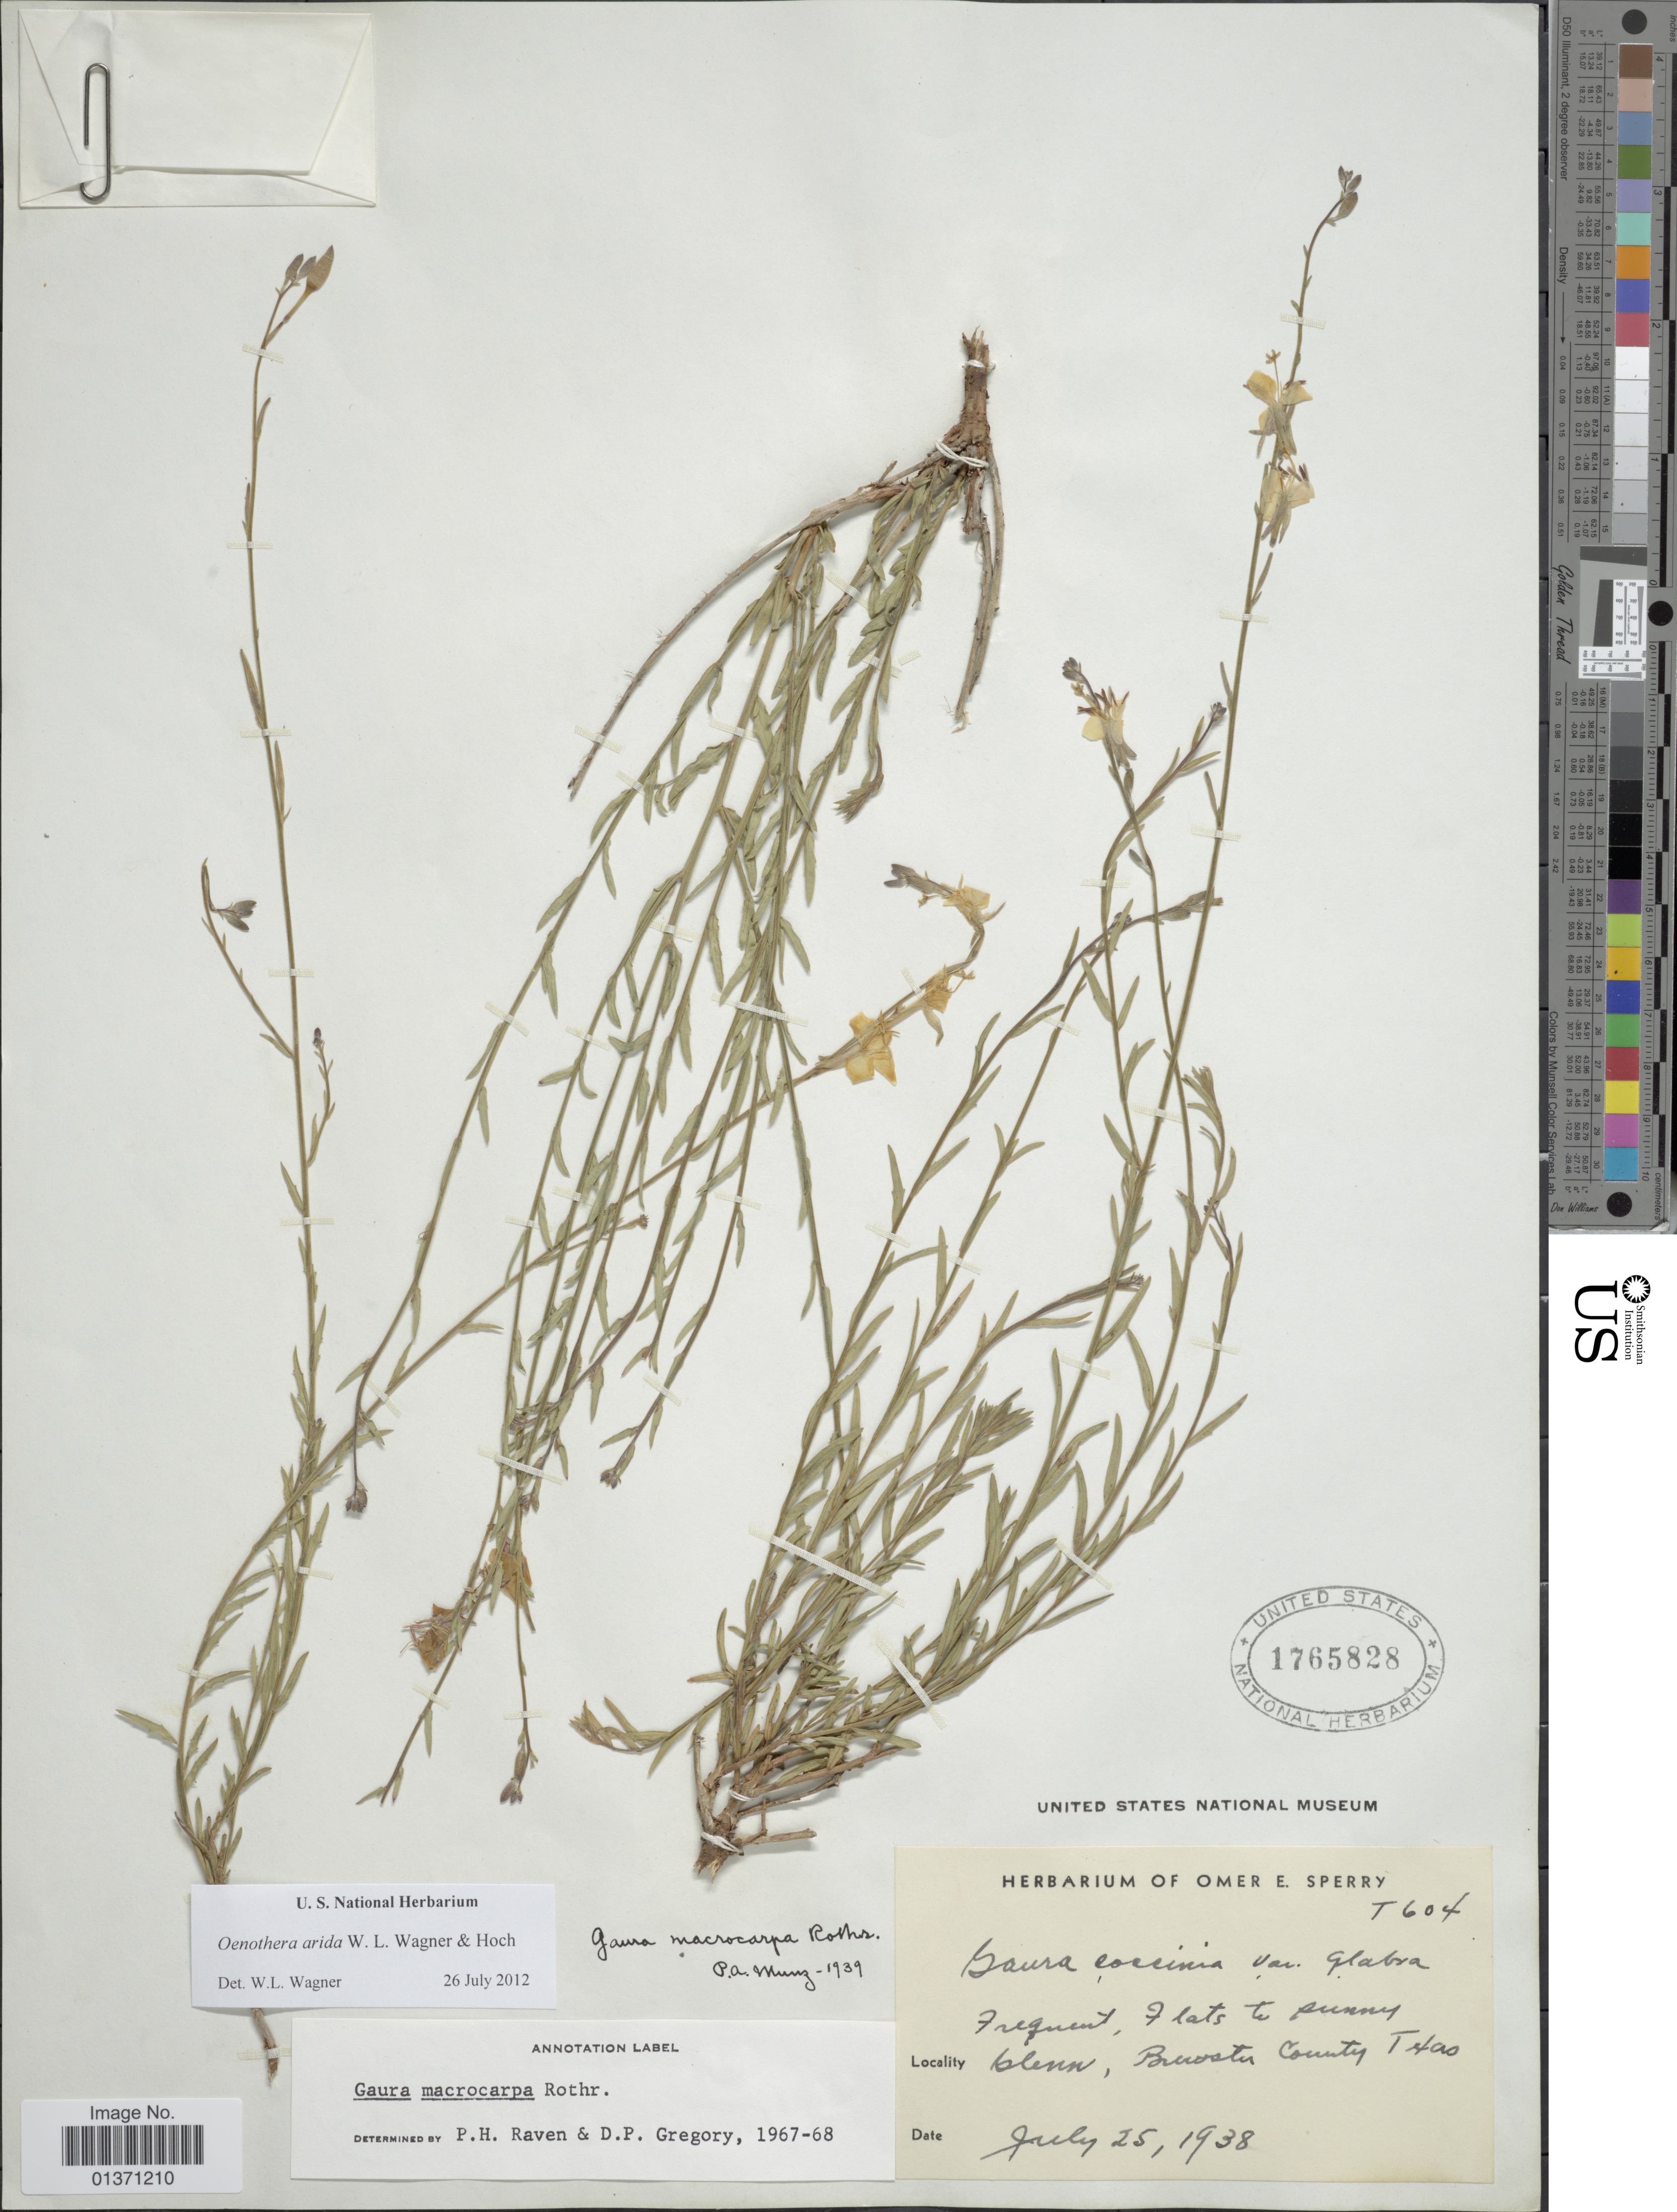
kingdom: Plantae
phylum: Tracheophyta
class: Magnoliopsida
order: Myrtales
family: Onagraceae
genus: Oenothera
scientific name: Oenothera arida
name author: W.L. Wagner & Hoch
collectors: O. E. Sperry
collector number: T604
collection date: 1938-07-25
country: United States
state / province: Texas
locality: Glenn, Booster County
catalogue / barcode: US 1765828